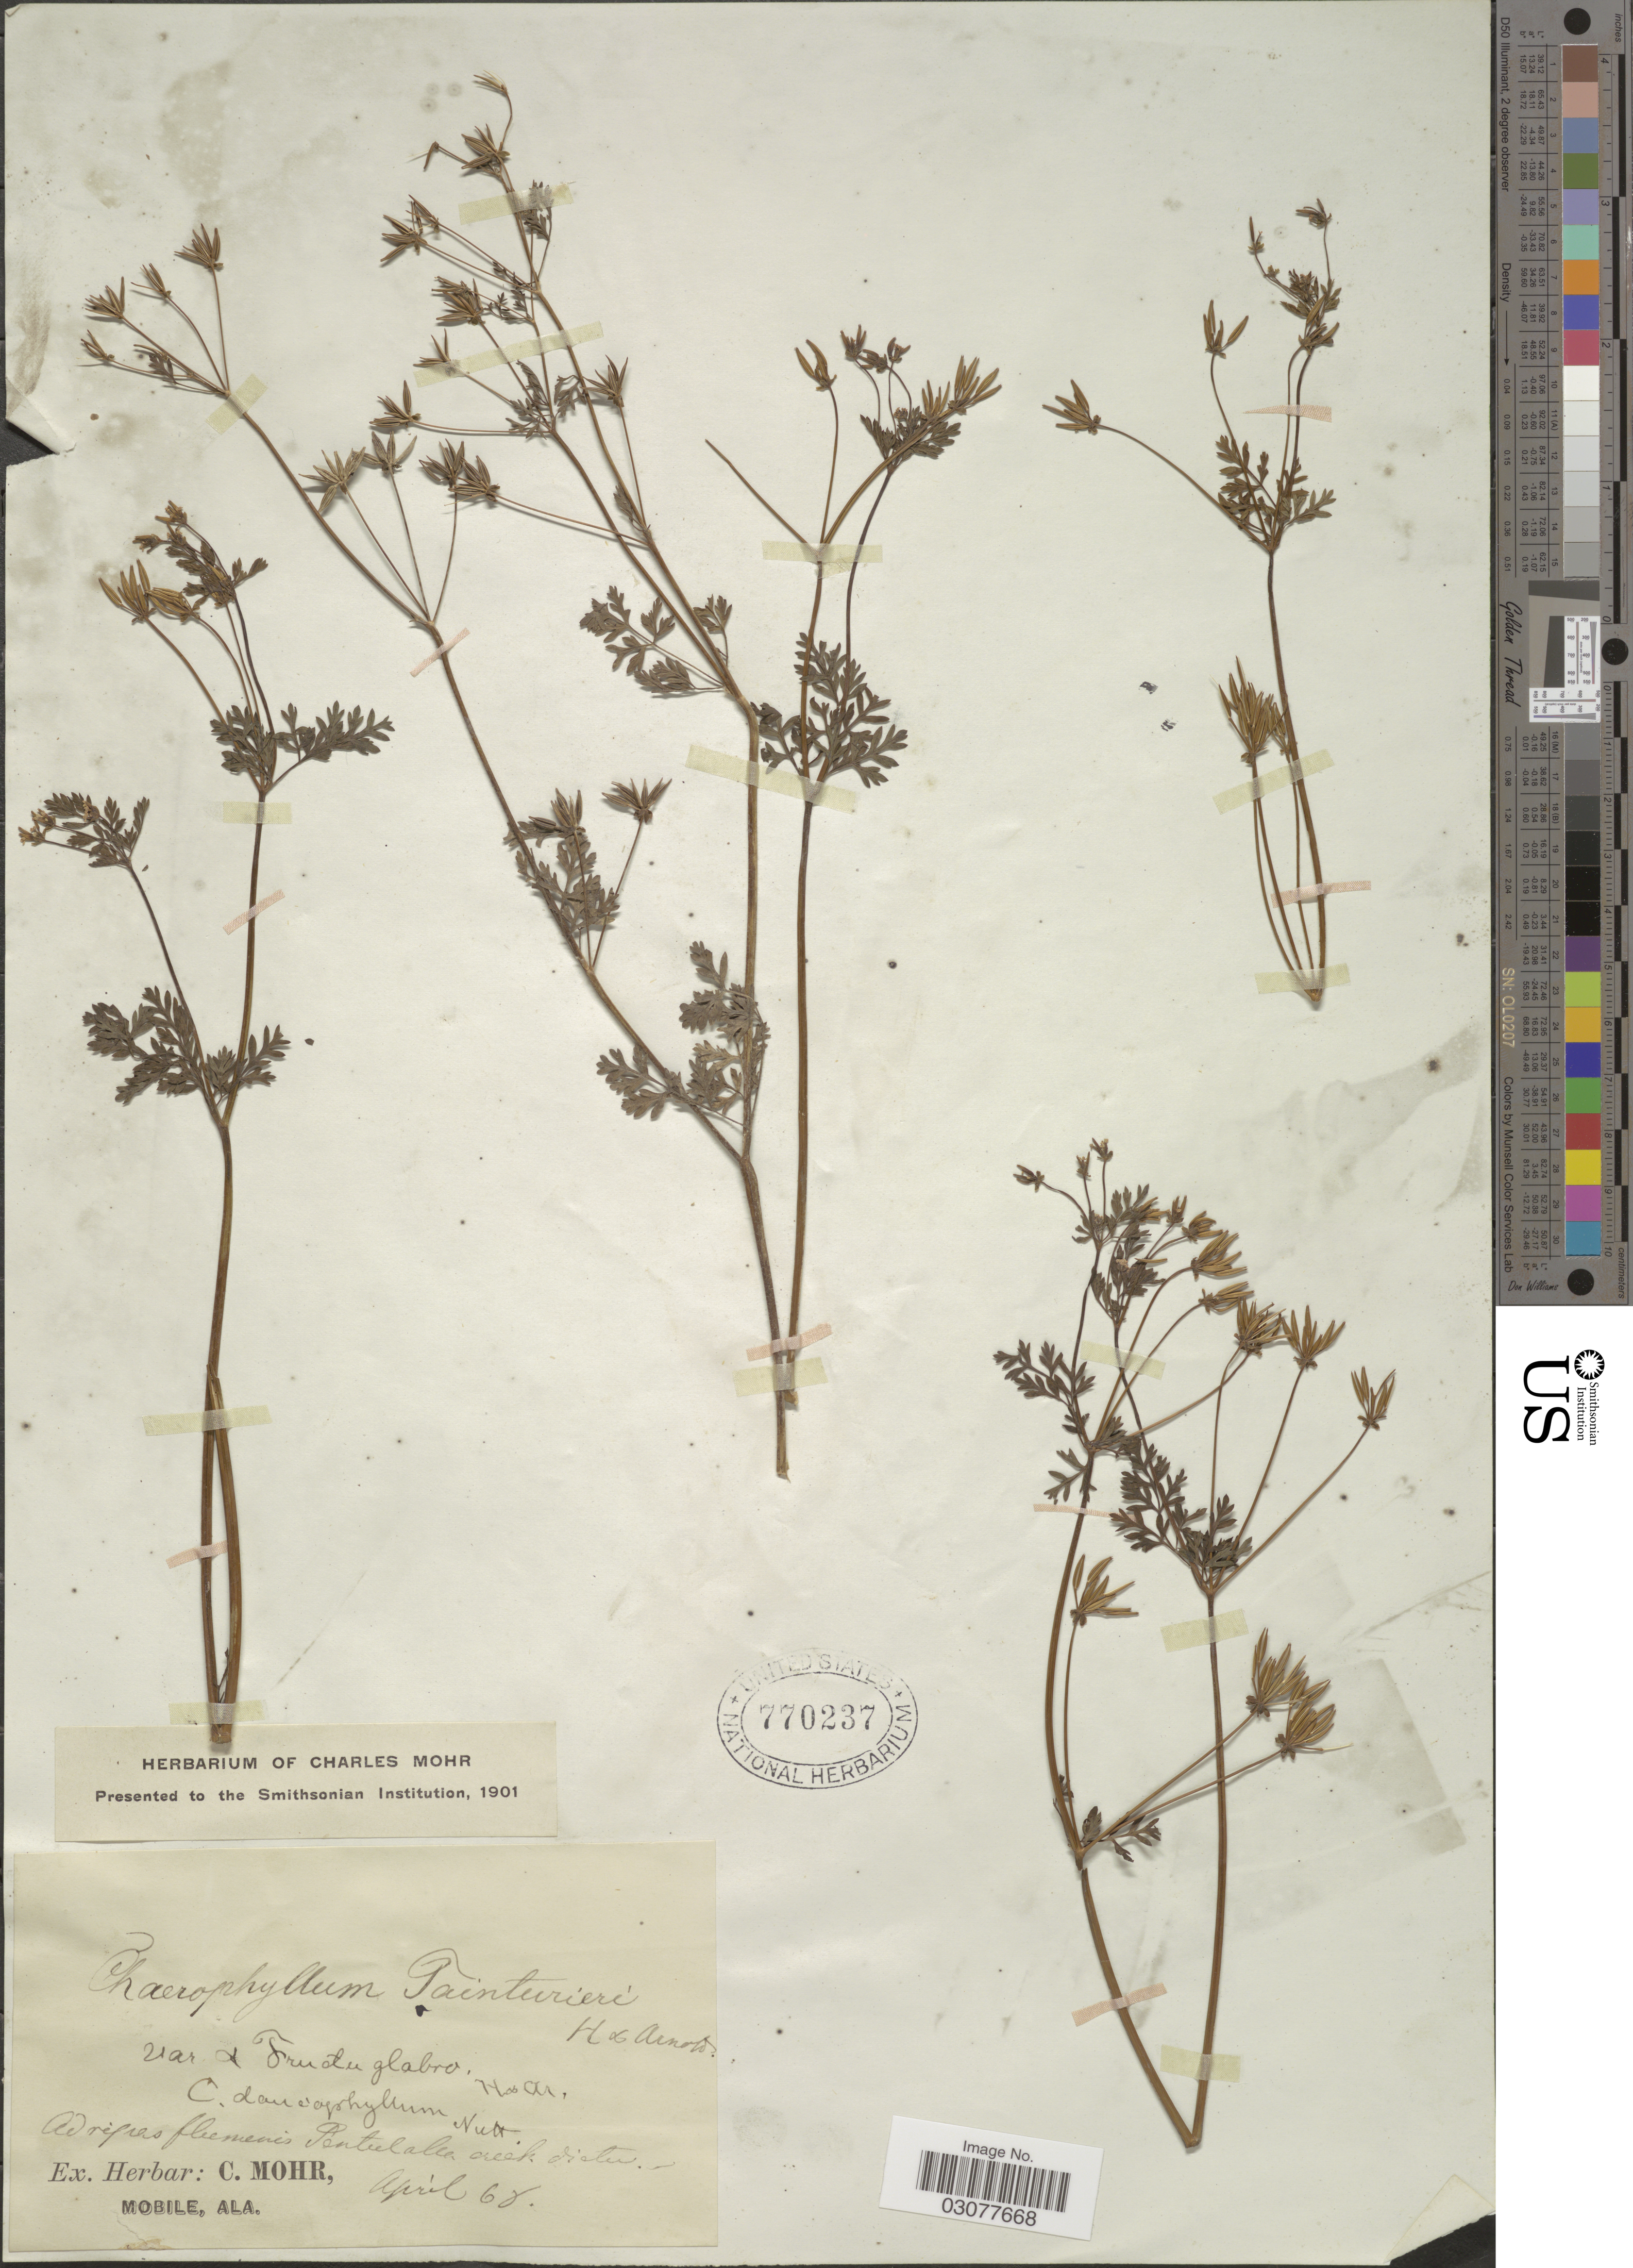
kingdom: Plantae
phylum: Tracheophyta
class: Magnoliopsida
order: Apiales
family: Apiaceae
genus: Chaerophyllum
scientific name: Chaerophyllum tainturieri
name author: Hook.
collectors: ex herb. C. Mohr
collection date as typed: Transcribed d/m/y: /4/68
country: United States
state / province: Alabama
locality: Ad ripes flumenis Pentulalla creek distr.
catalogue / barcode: US 770237